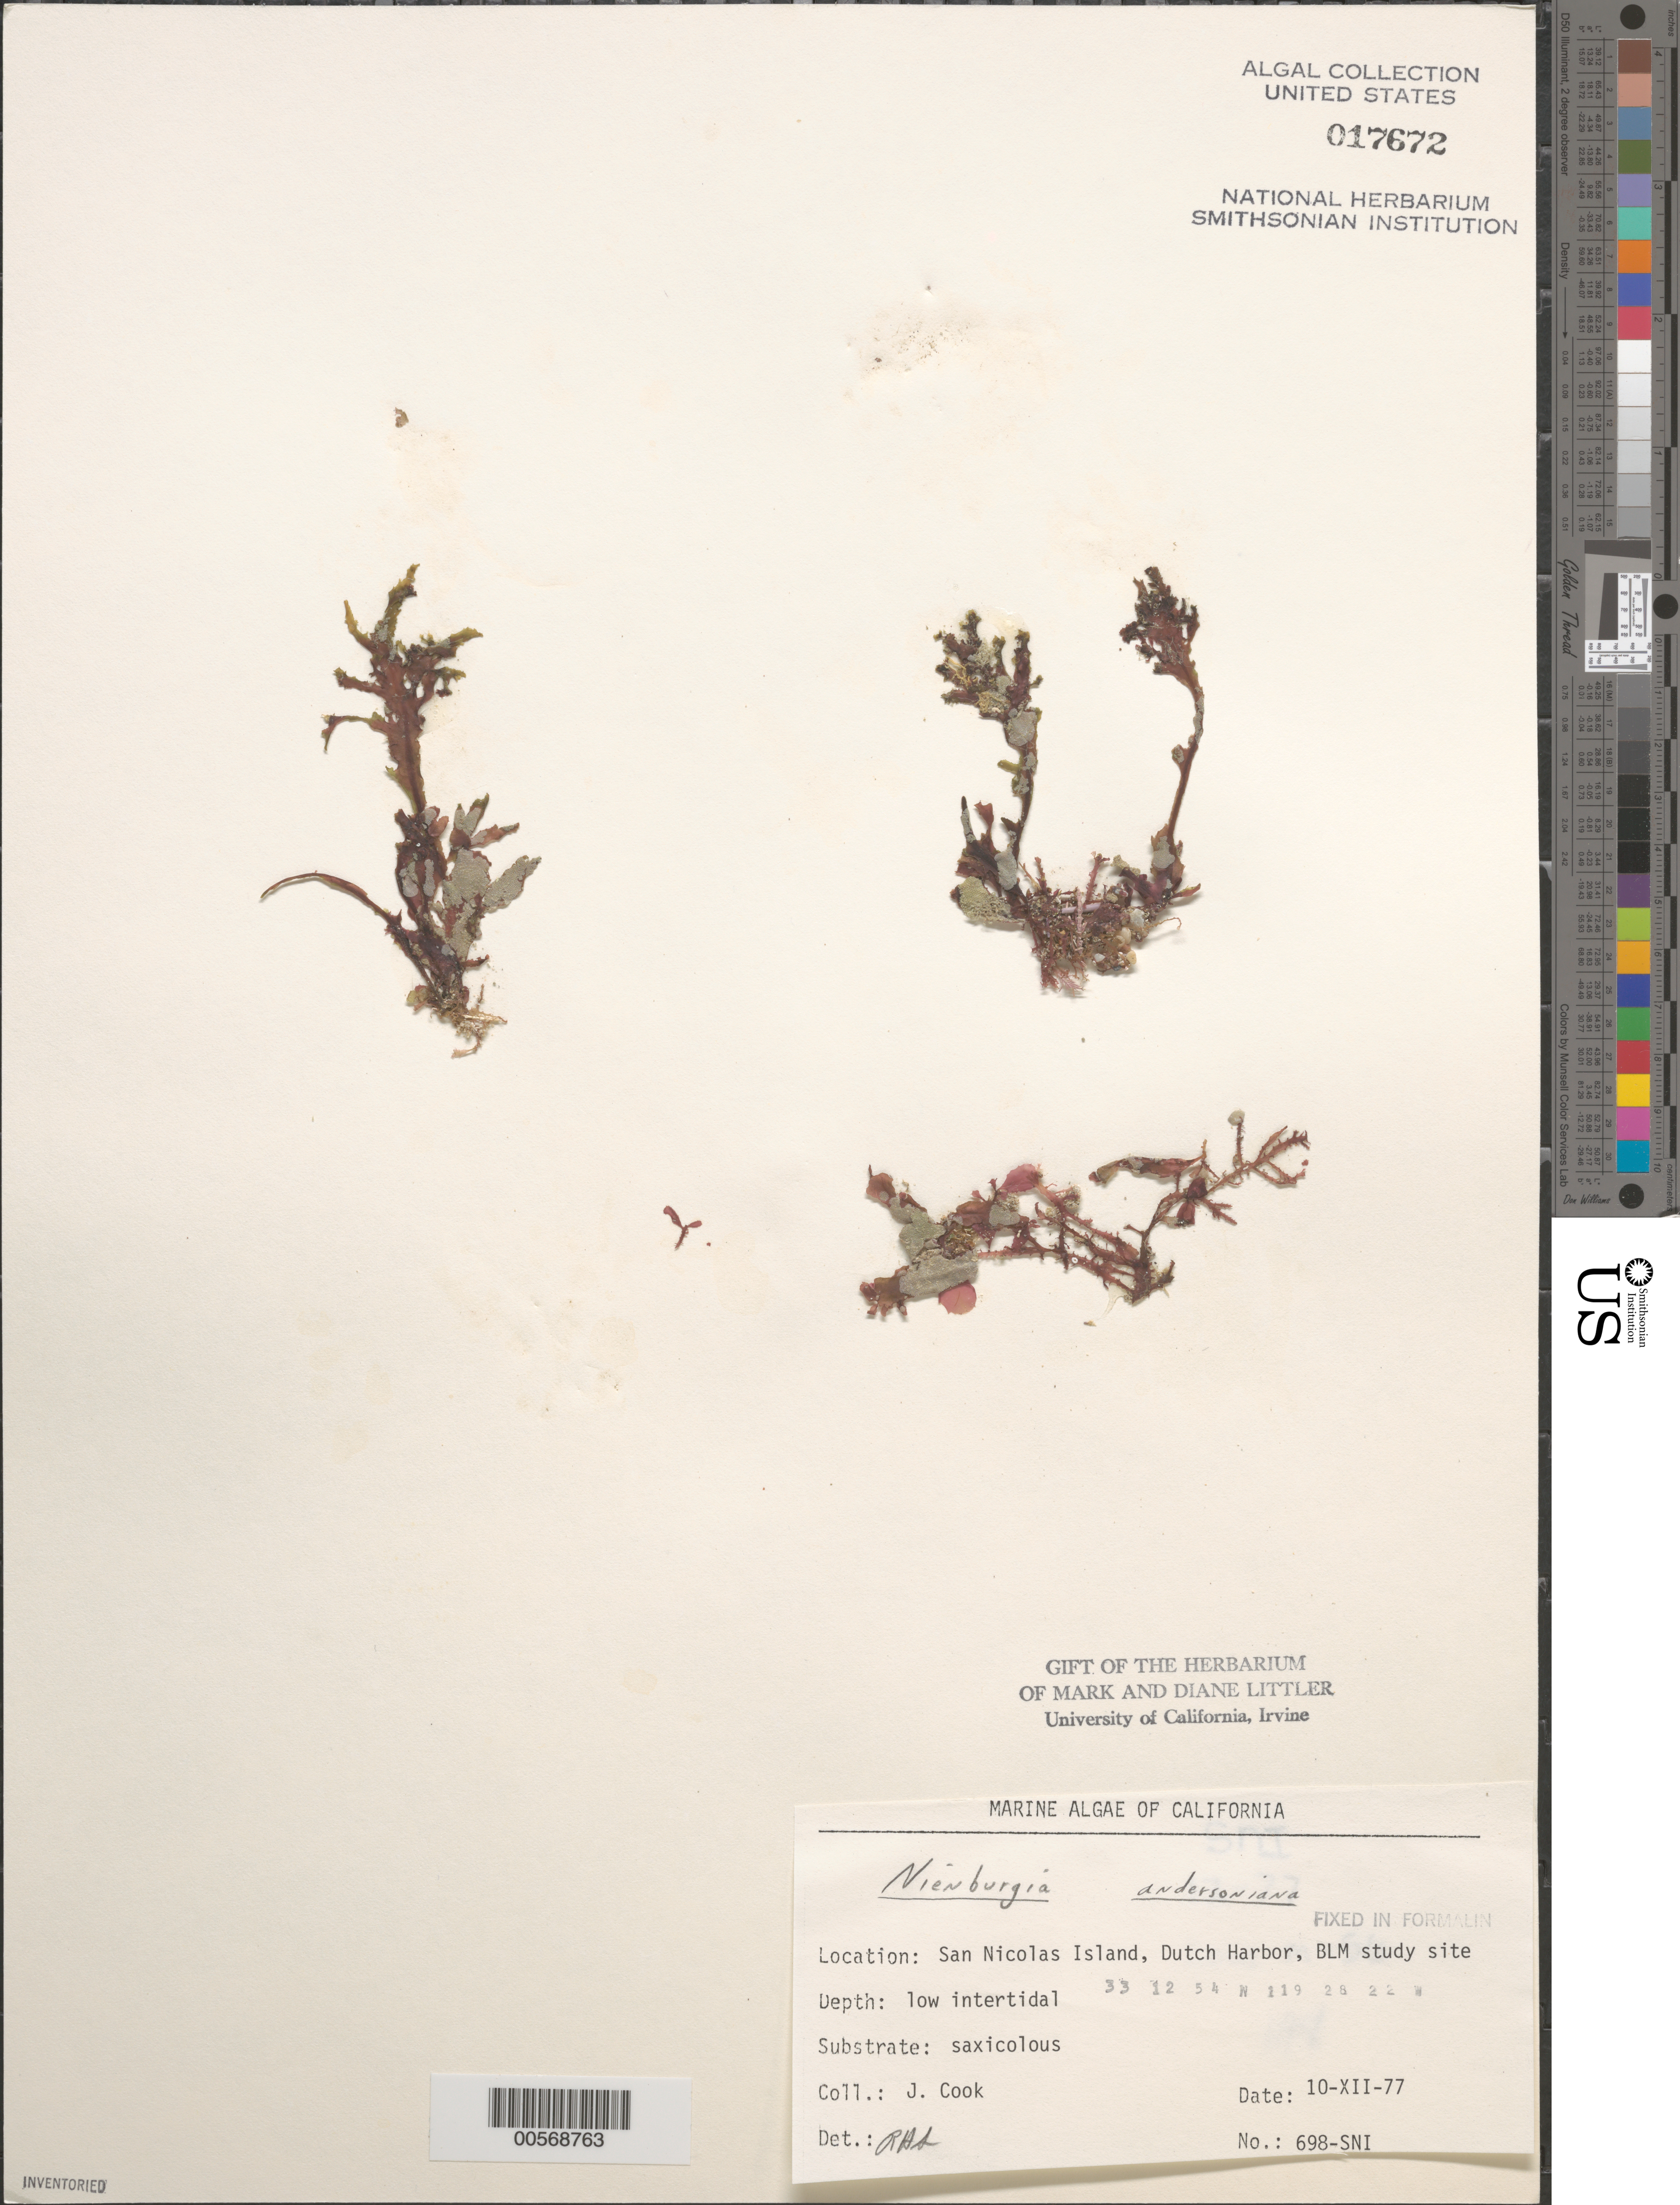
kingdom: Plantae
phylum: Rhodophyta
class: Florideophyceae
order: Ceramiales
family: Delesseriaceae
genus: Nienburgia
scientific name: Nienburgia andersoniana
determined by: Sims, Robert H.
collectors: J. Cook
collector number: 698-sni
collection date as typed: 10 Dec 1977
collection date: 1977-12-10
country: United States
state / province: California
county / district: Ventura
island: San Nicolas Island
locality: Dutch Harbor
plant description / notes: BLM-SOCALBIGHT Rocky Intertidal Survey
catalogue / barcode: US 17672